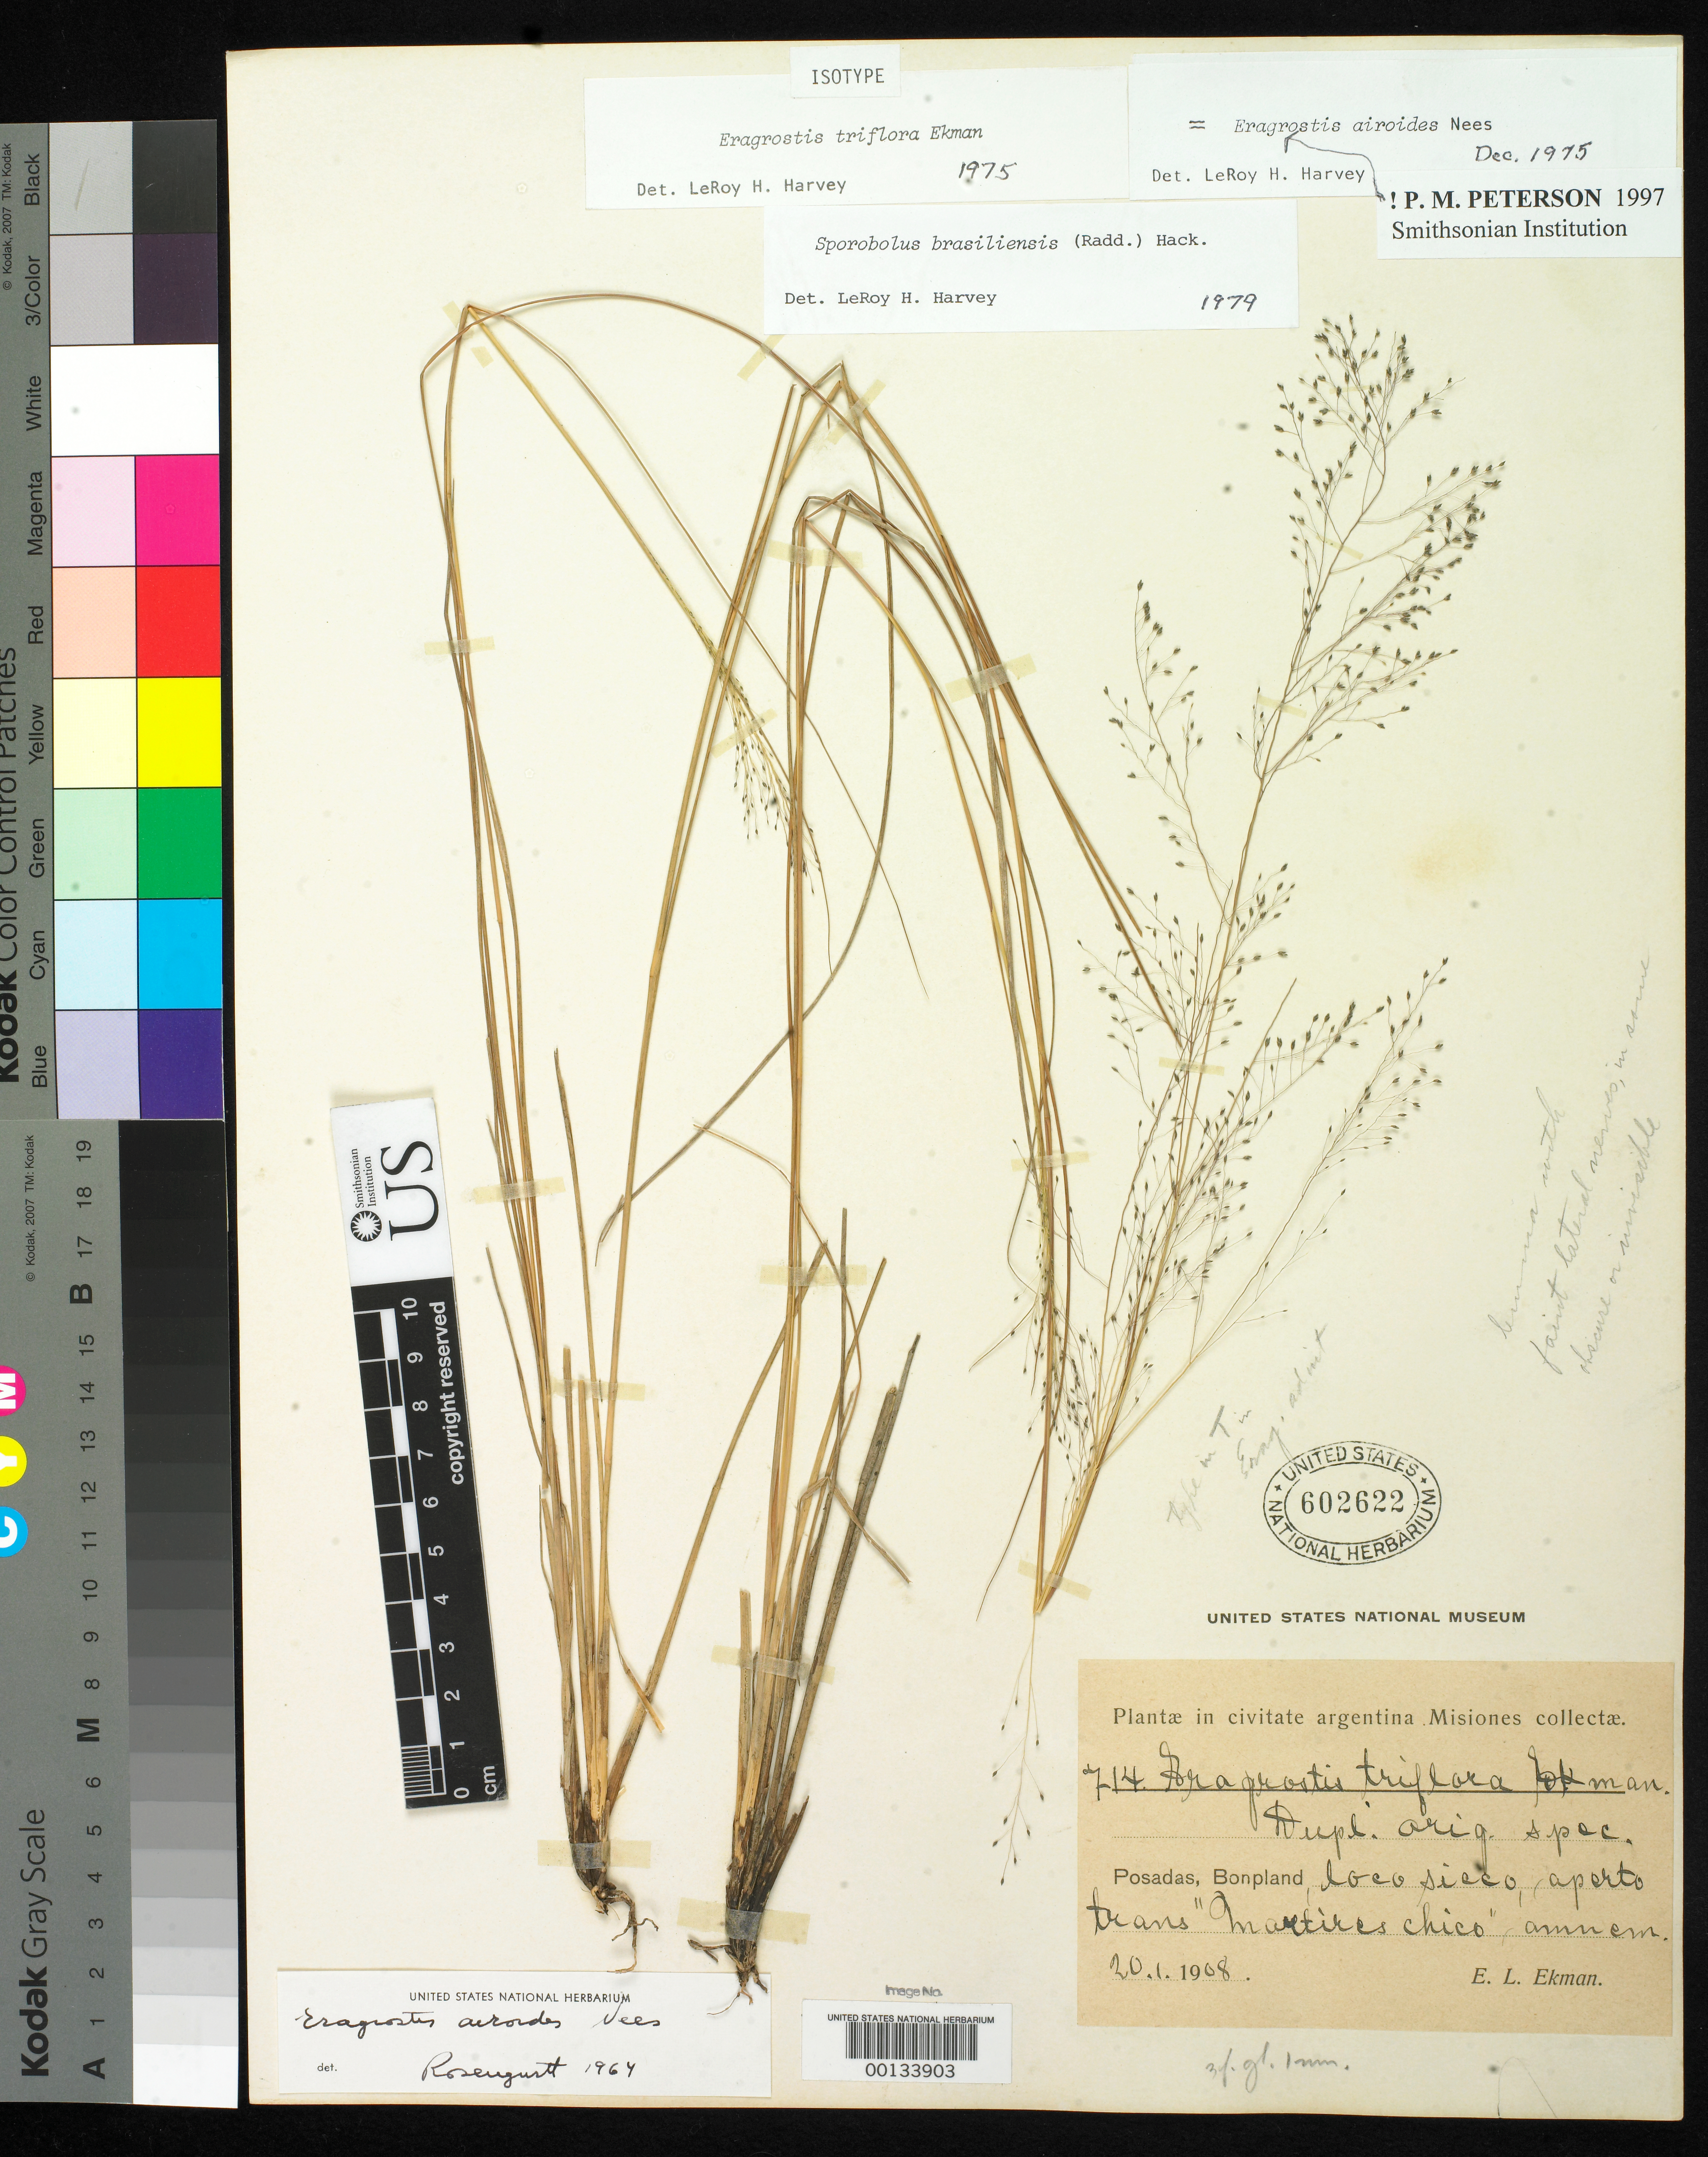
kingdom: Plantae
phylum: Tracheophyta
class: Liliopsida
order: Poales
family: Poaceae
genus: Eragrostis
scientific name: Eragrostis triflora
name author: Ekman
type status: Isotype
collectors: E. L. Ekman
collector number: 714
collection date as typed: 20 Jan 1908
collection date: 1908-01-20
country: Argentina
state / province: Misiones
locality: Posadas, Bonpland trans "Martires Chico".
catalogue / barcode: US 602662